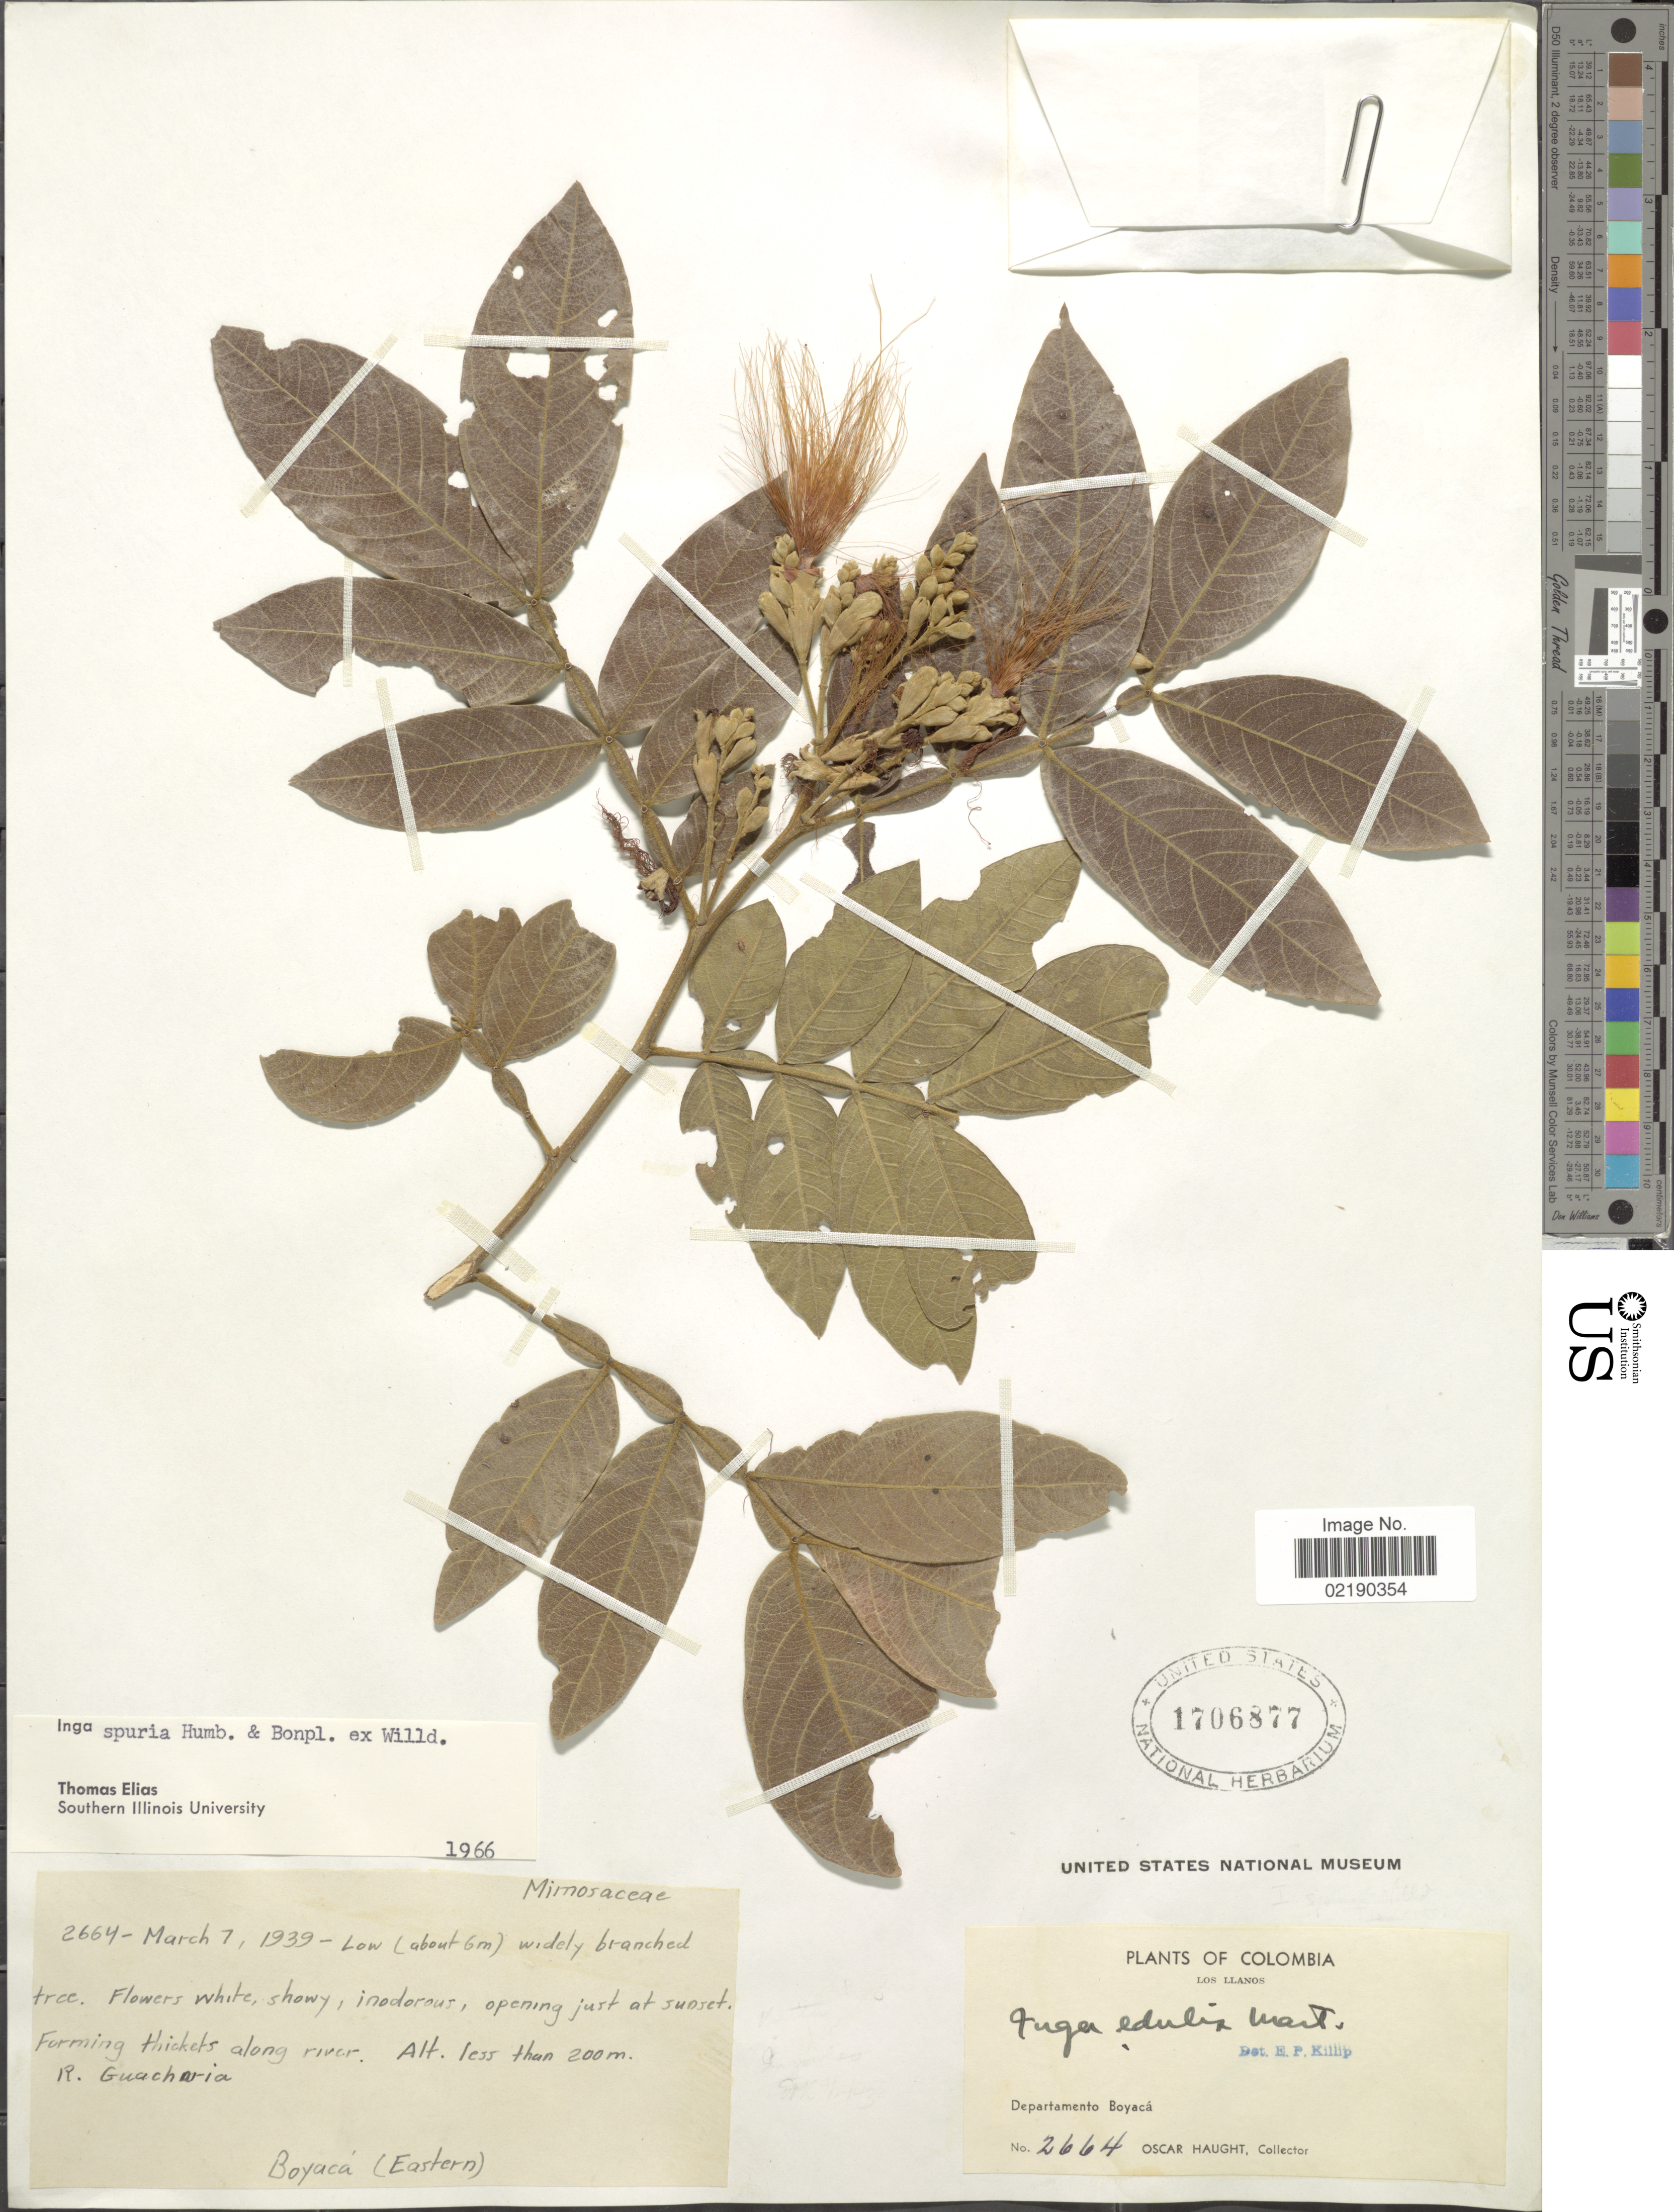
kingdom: Plantae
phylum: Tracheophyta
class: Magnoliopsida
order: Fabales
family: Fabaceae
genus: Inga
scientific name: Inga vera subsp. vera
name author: Willd.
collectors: O. L. Haught & R. Guacharia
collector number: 2664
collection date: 1939-03-07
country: Colombia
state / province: Boyacá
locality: Los Llanos. Departamento Boyaca (eastern)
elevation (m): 200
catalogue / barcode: US 1706877